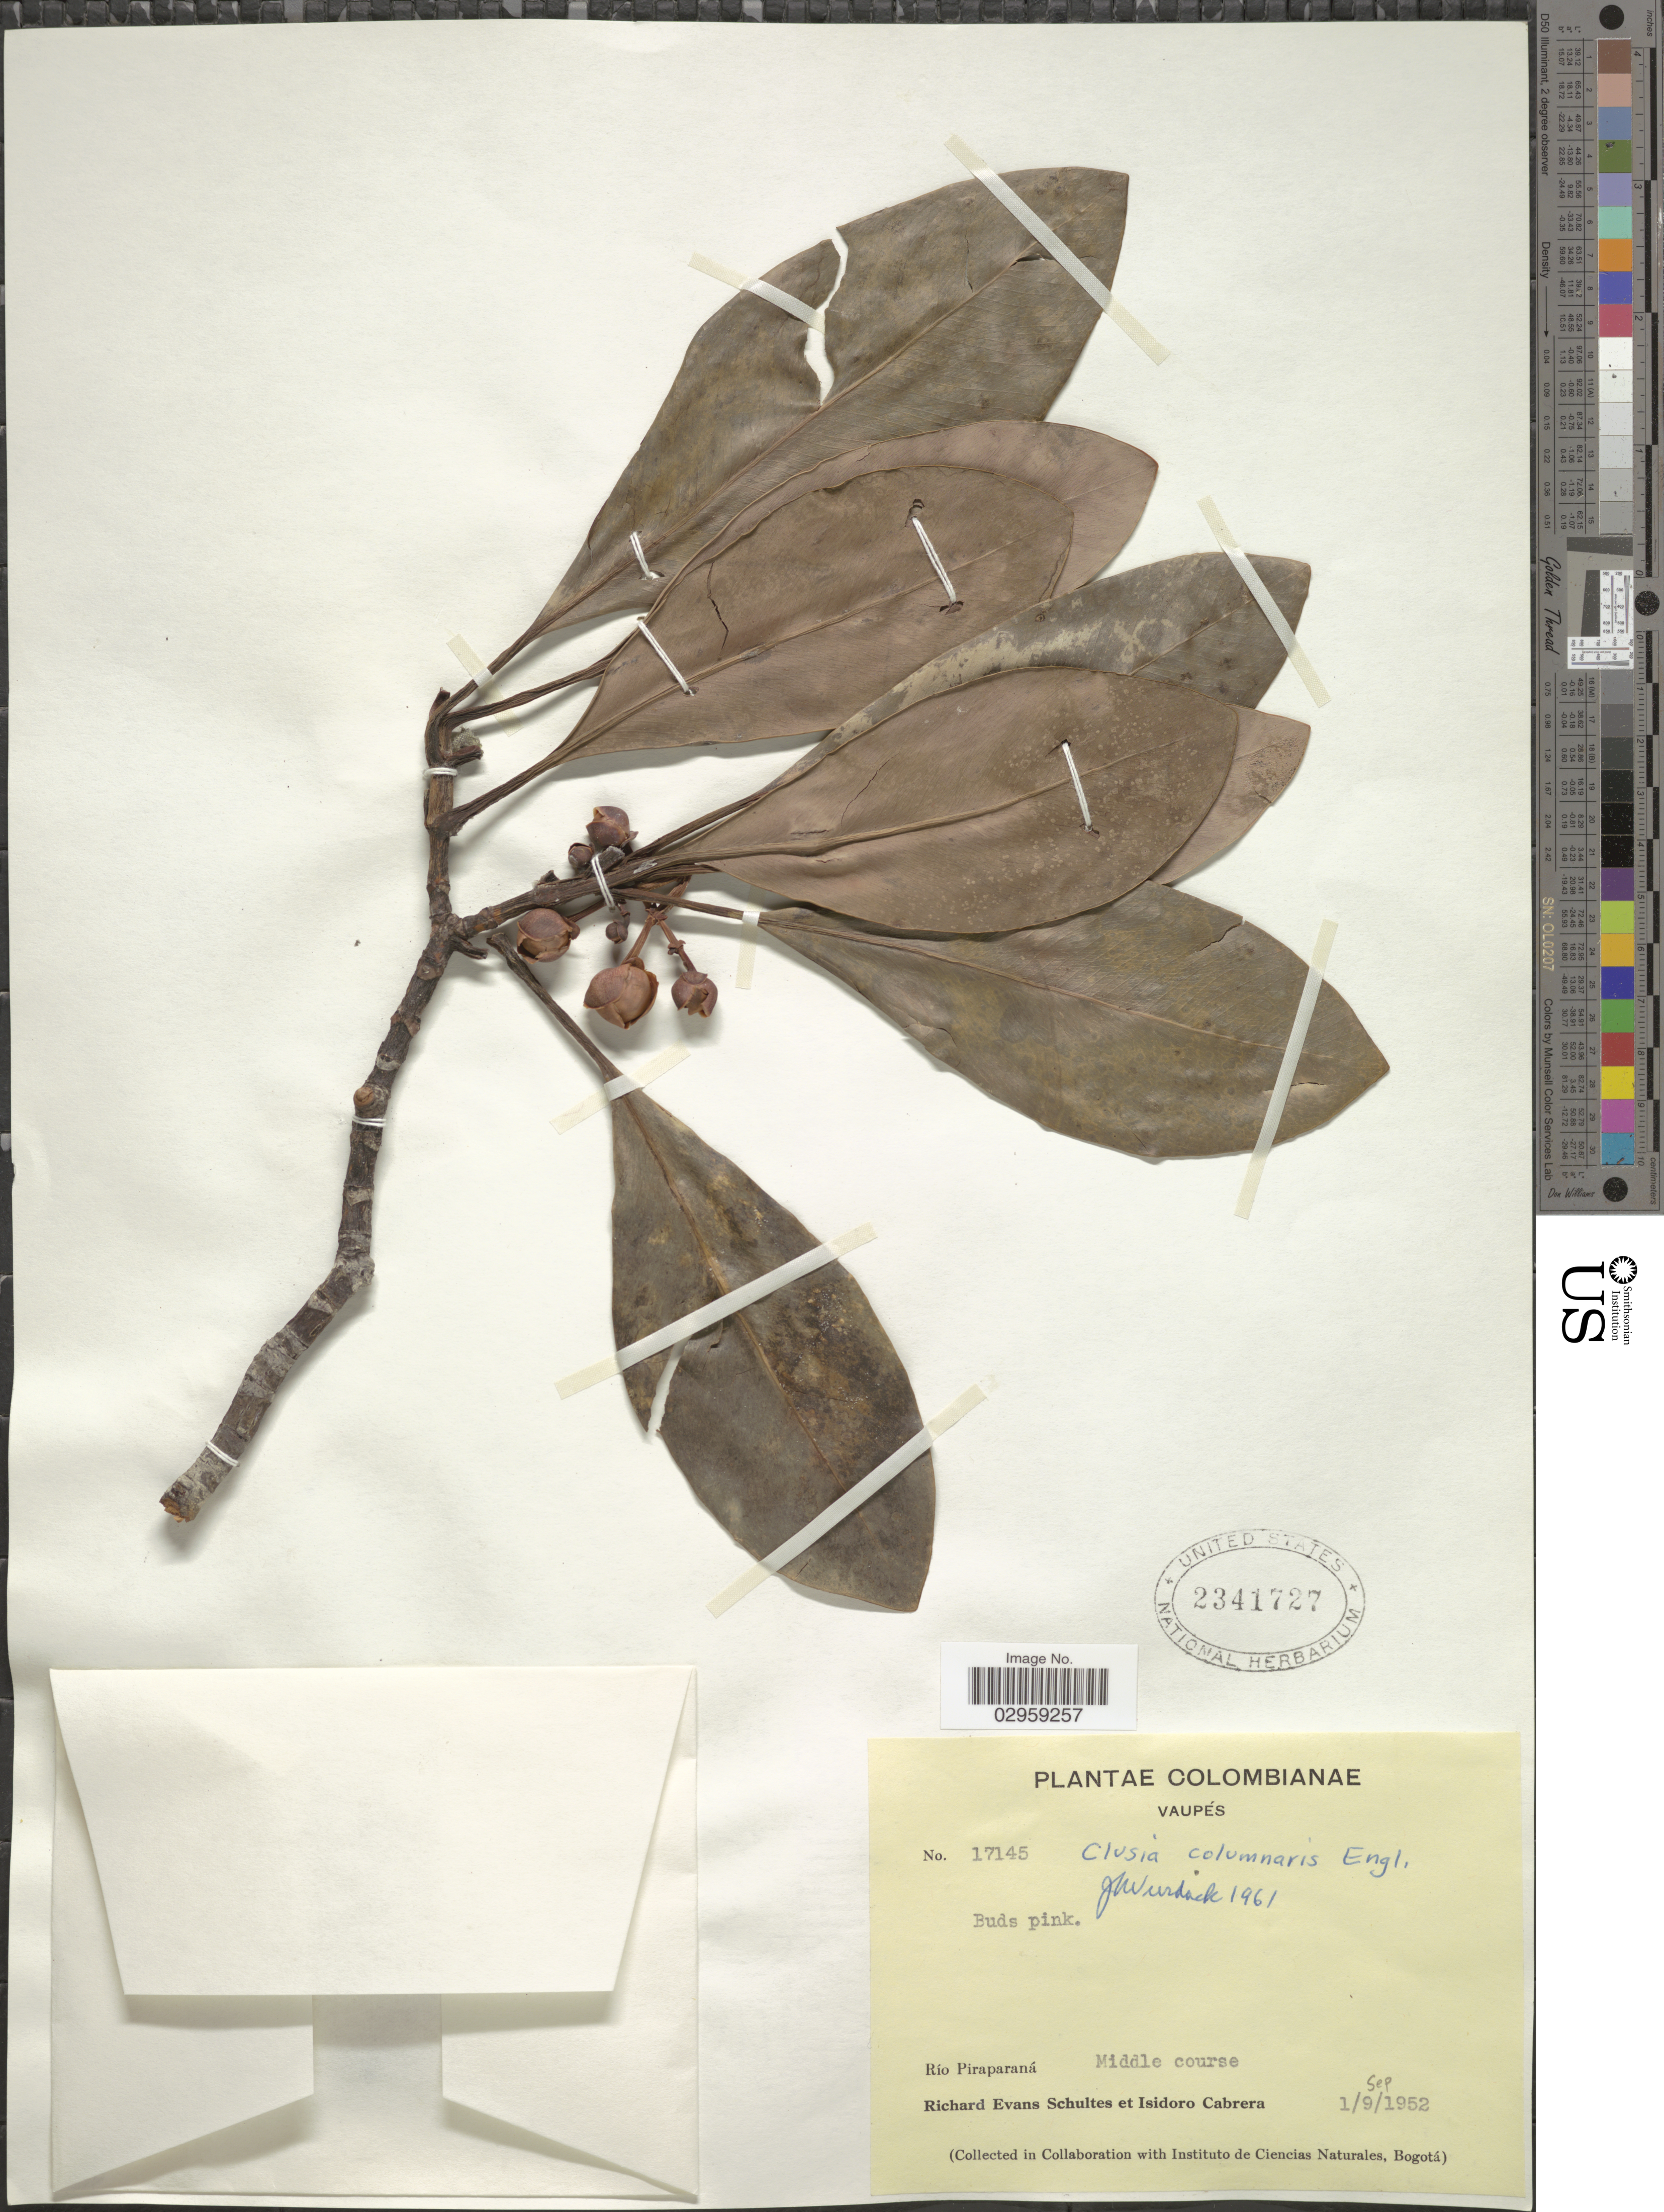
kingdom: Plantae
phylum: Tracheophyta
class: Magnoliopsida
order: Malpighiales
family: Clusiaceae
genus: Clusia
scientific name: Clusia columnaris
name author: Engl.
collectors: R. E. Schultes & I. Cabrera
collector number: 17145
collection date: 1952-09-01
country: Colombia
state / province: Vaupés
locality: Río Piraparaná Middle course.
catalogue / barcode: US 2341727